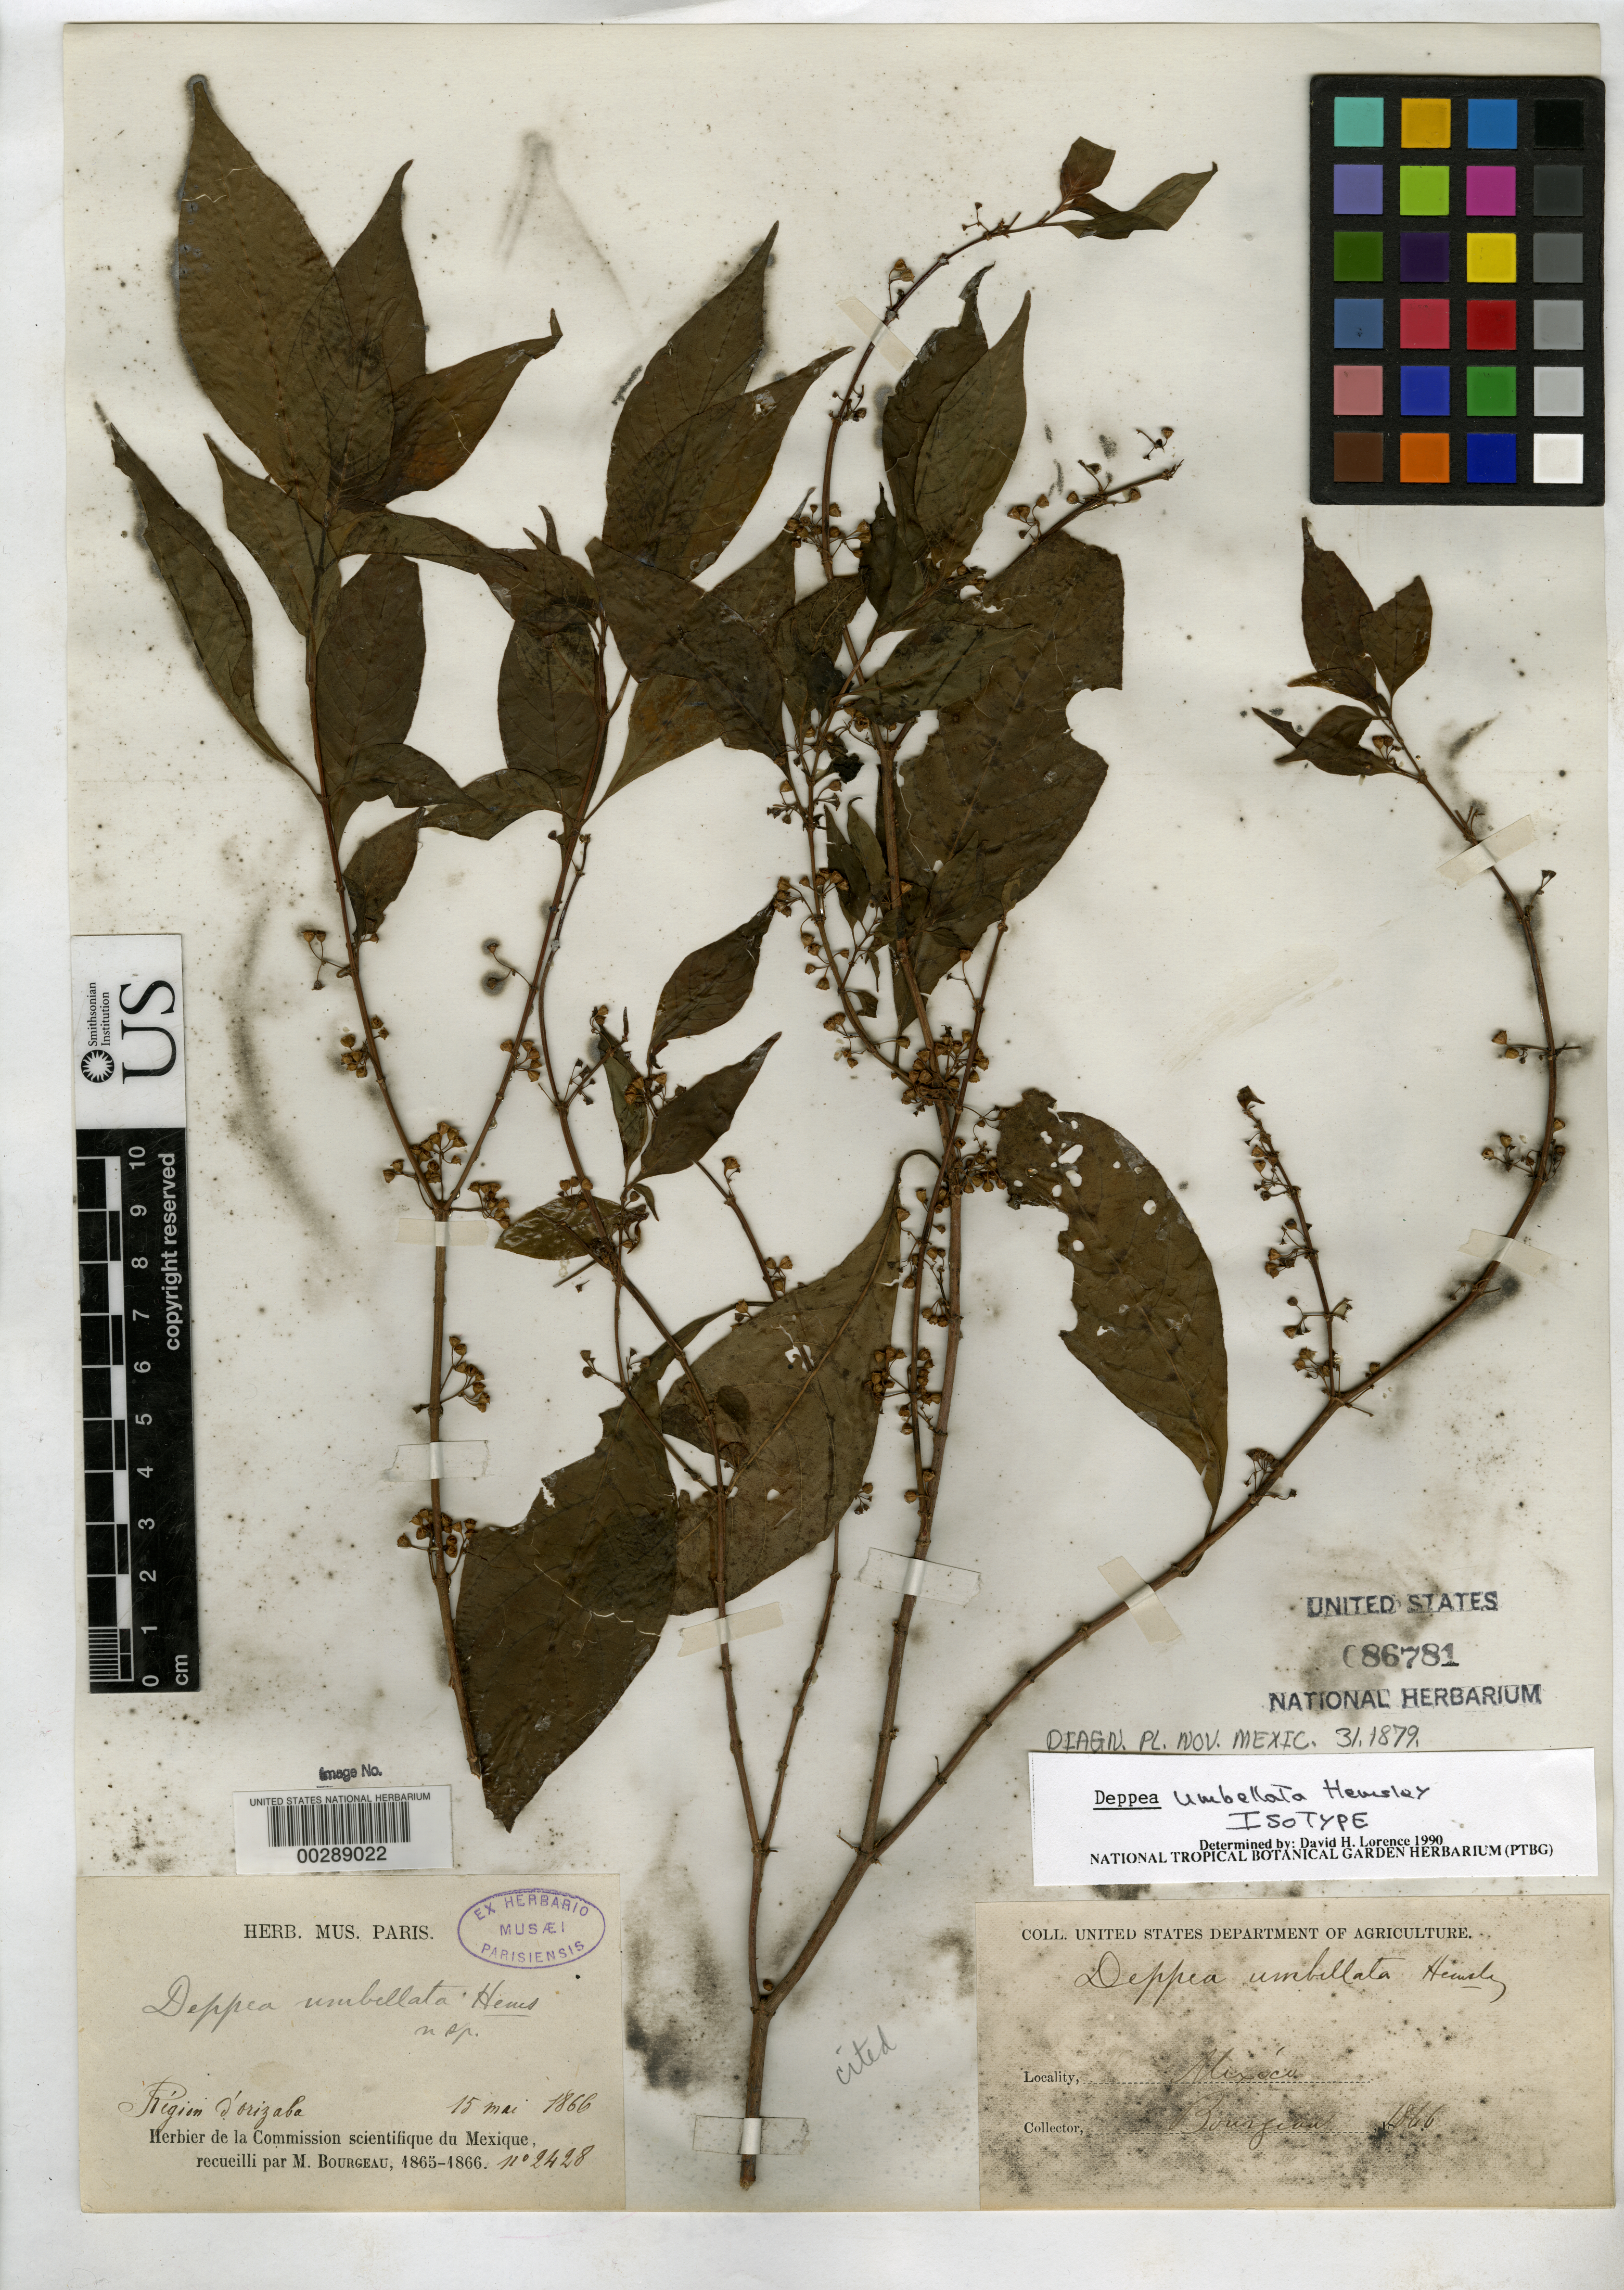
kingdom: Plantae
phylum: Tracheophyta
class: Magnoliopsida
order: Gentianales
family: Rubiaceae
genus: Deppea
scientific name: Deppea umbellata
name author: Hemsl.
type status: Isosyntype; Isolectotype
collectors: E. Bourgeau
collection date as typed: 15 May 1866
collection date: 1866-05-15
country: Mexico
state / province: Veracruz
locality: Orizaba region.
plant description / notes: Lectotype collection is Bourgeau 2428; this duplicate is s.n. but otherwise matches lectotype (and is annotated as "isotype" by Lorence).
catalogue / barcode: US 86781